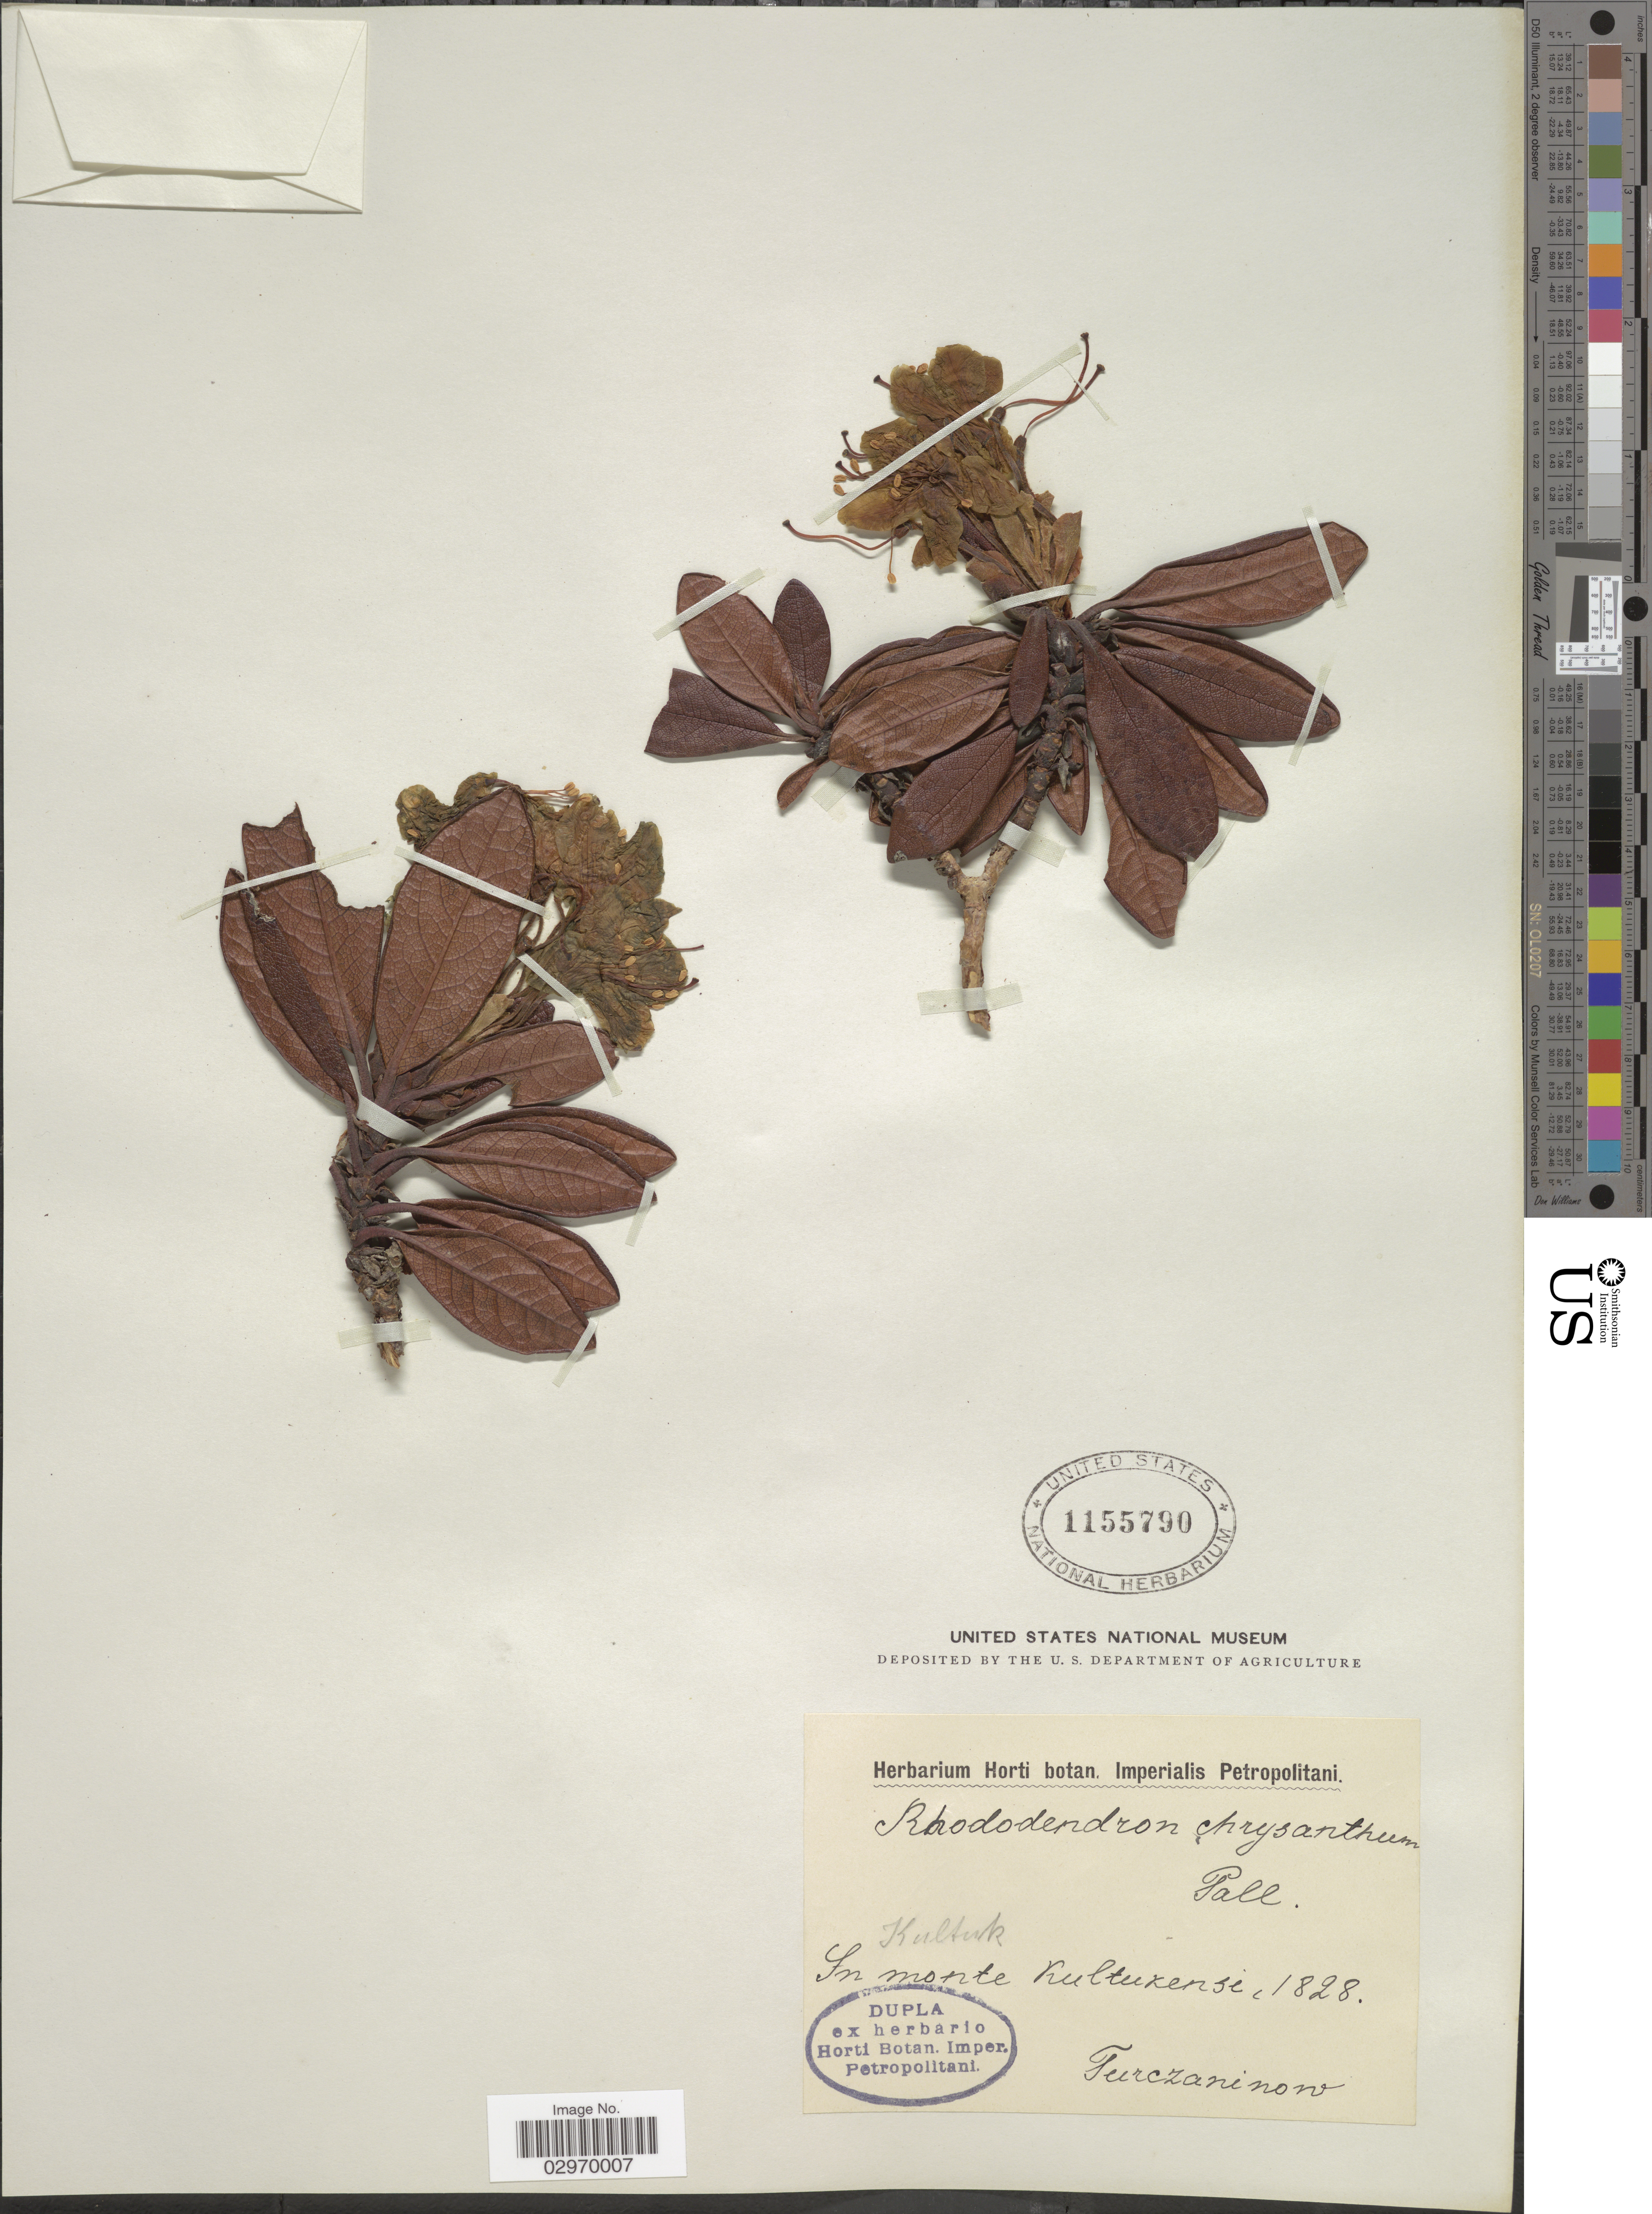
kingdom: Plantae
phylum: Tracheophyta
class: Magnoliopsida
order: Ericales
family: Ericaceae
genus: Rhododendron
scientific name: Rhododendron chrysanthum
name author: Pall.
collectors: Turczaninov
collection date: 1828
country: Russian Federation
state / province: Irkutsk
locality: In monte Kultukensi.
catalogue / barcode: US 1155790